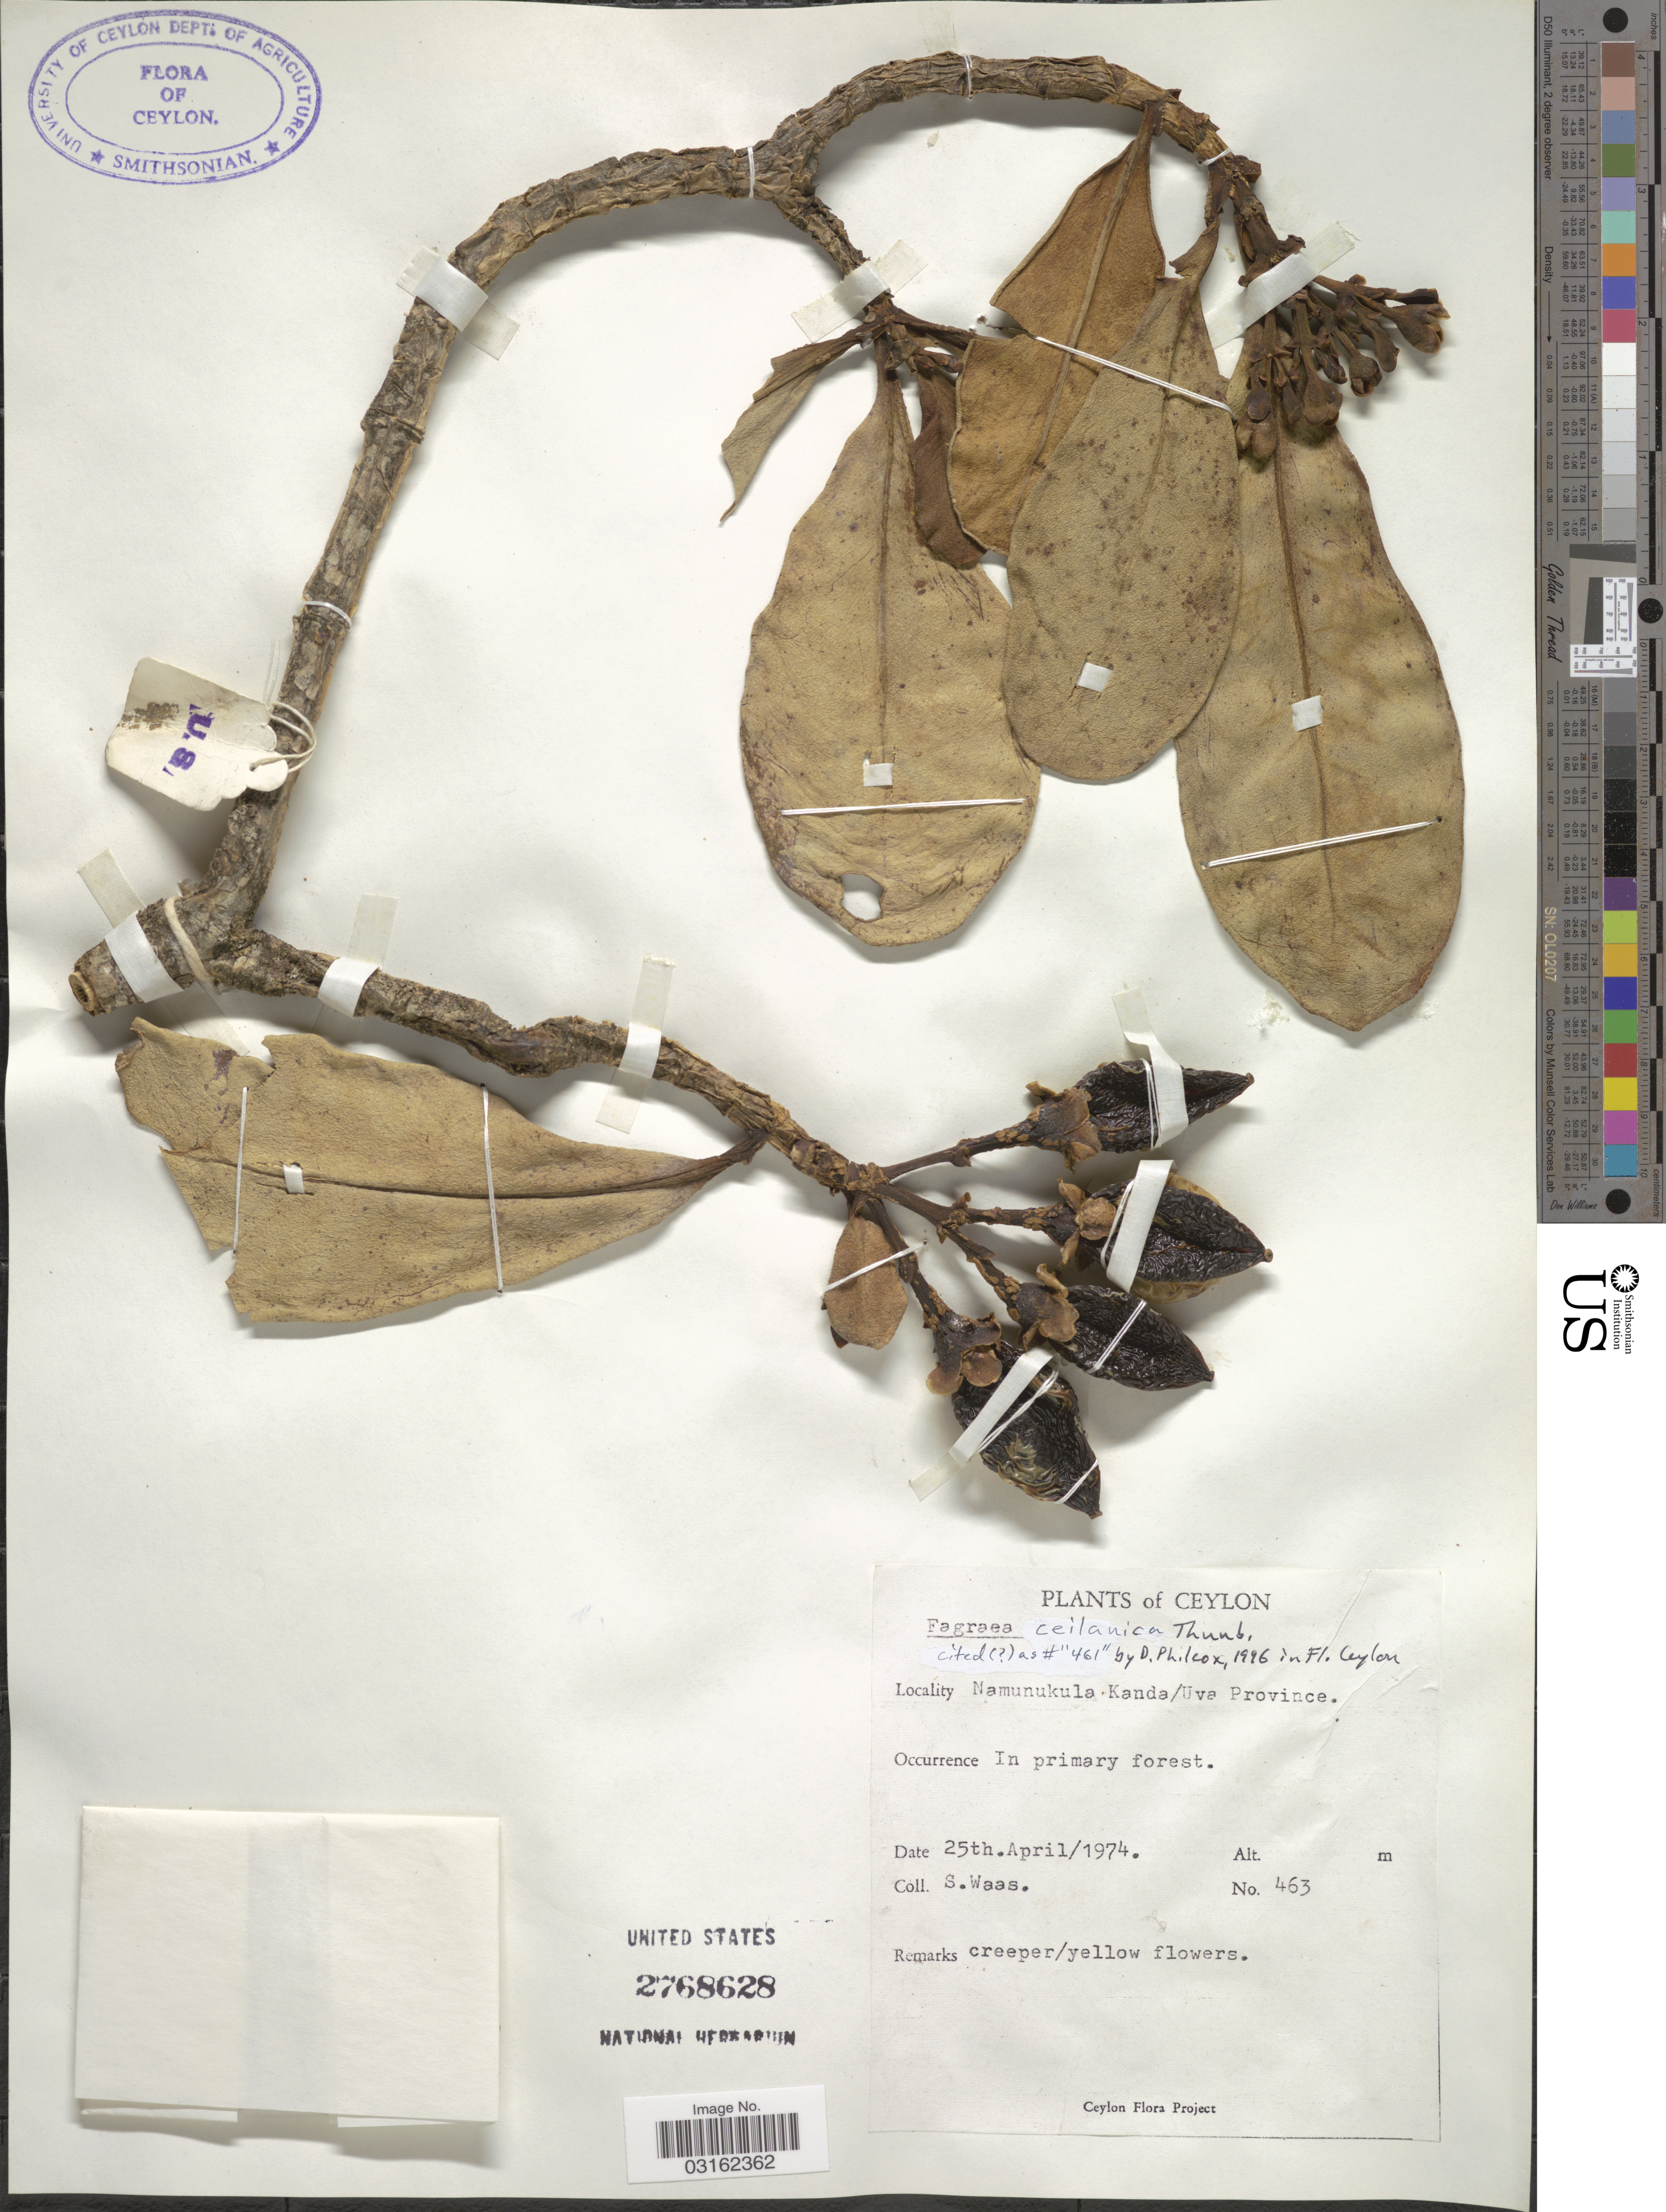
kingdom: Plantae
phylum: Tracheophyta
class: Magnoliopsida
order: Gentianales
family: Gentianaceae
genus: Fagraea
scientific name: Fagraea ceilanica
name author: Thunb.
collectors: S. Waas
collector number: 463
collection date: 1974-04-25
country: Sri Lanka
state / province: Uva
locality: Ceylon, Namunukula Kanda.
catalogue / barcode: US 2768628